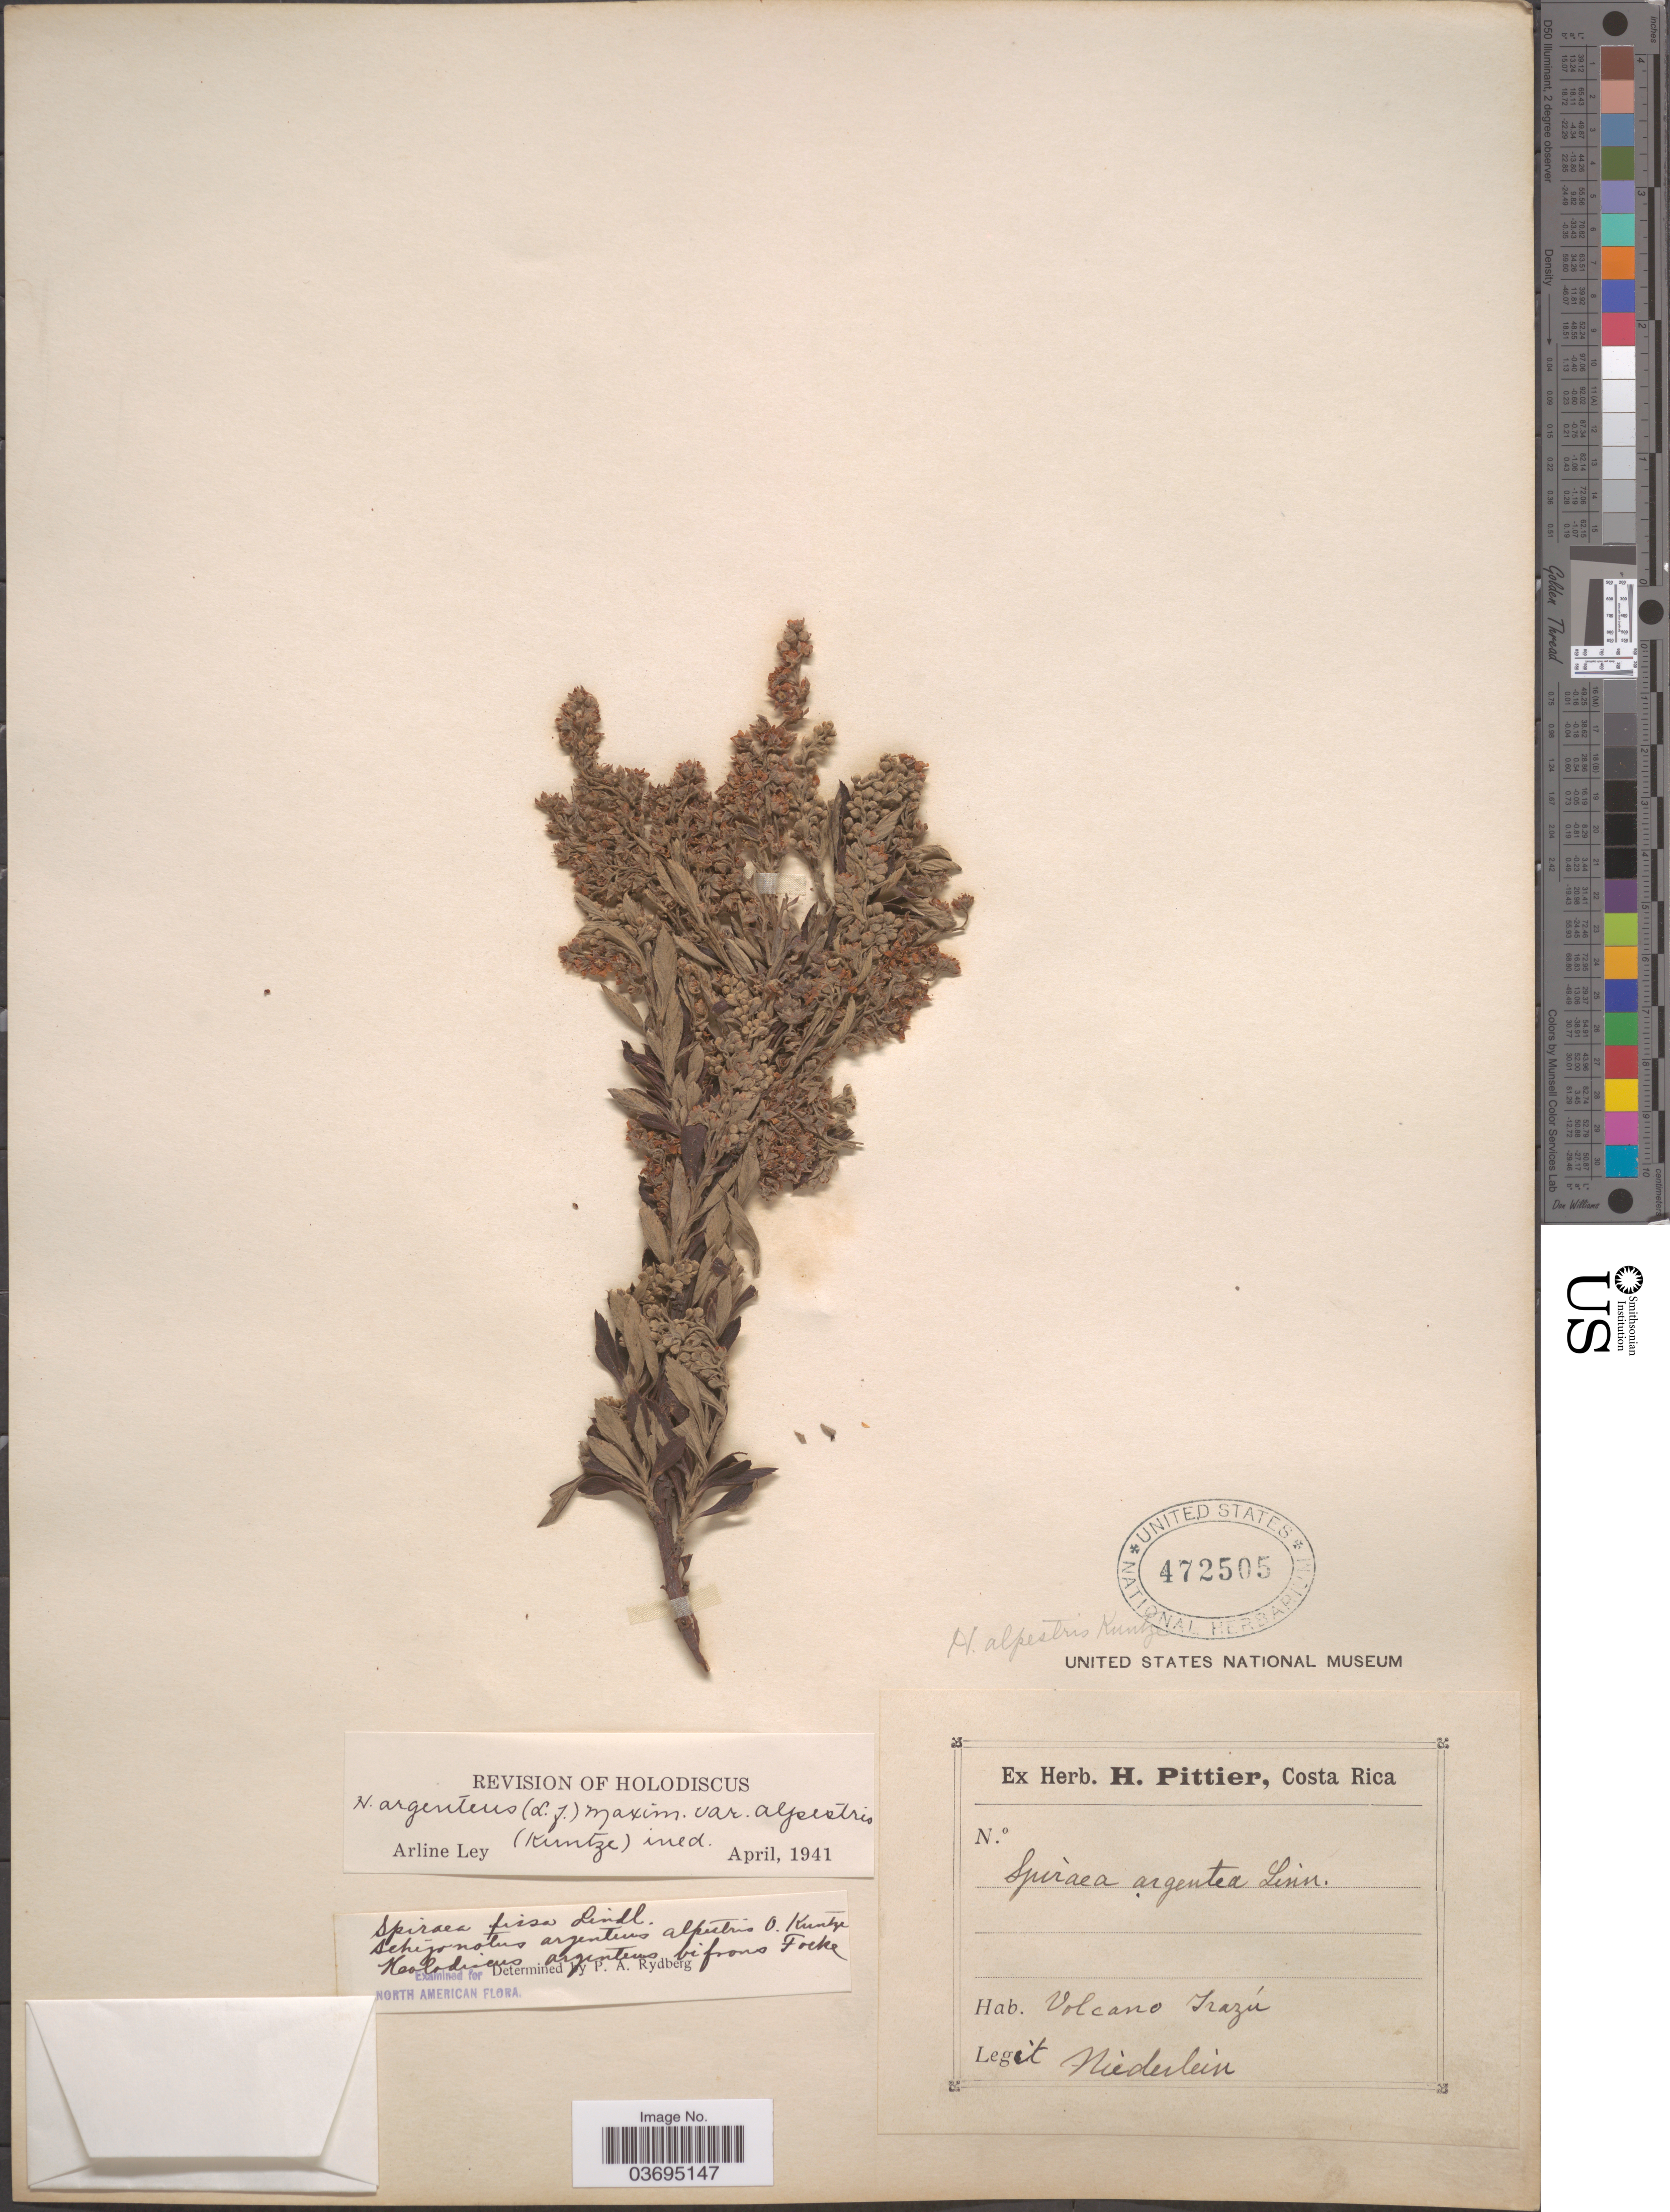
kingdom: Plantae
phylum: Tracheophyta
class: Magnoliopsida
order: Rosales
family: Rosaceae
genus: Holodiscus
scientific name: Holodiscus argenteus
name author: (L. f.) Maxim.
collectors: Niederlein, --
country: Costa Rica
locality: Volcano Irazú.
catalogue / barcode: US 472505